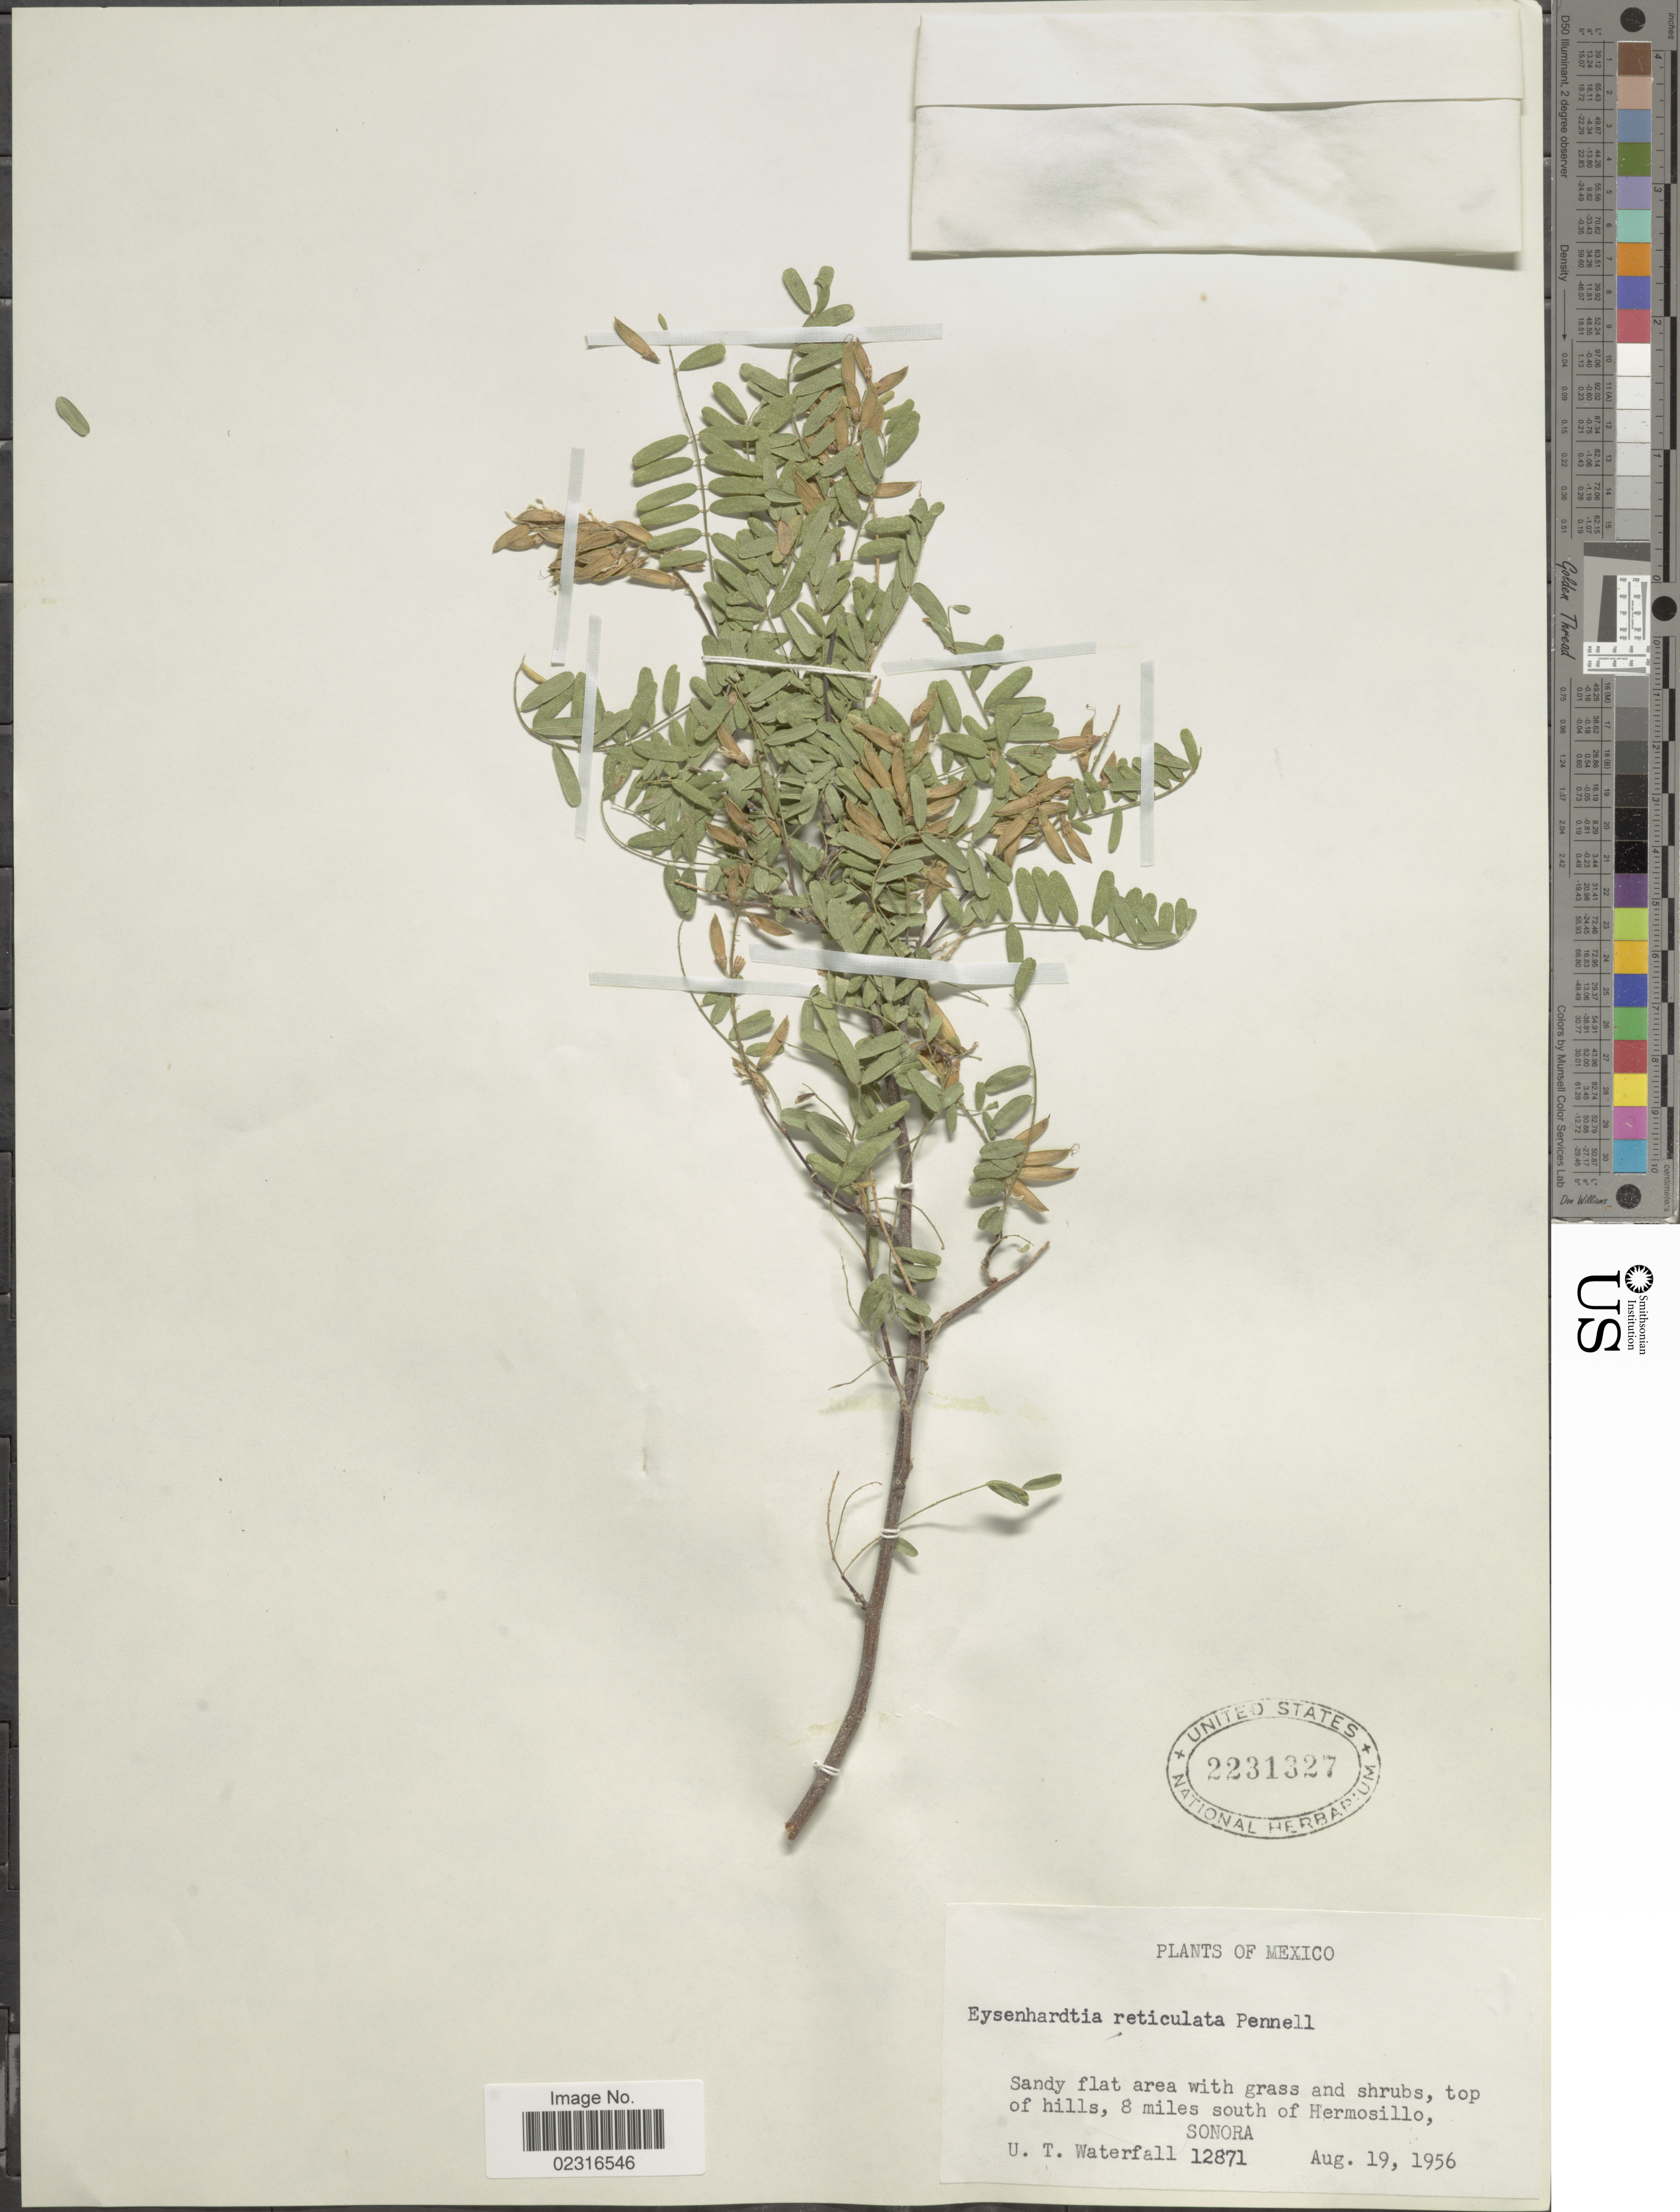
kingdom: Plantae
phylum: Tracheophyta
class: Magnoliopsida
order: Fabales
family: Fabaceae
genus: Eysenhardtia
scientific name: Eysenhardtia reticulata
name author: Pennell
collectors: U. T. Waterfall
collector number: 12871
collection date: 1956-08-19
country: Mexico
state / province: Sonora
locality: Top of hills, 8 miles south of Hermosillo.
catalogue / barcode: US 2231327